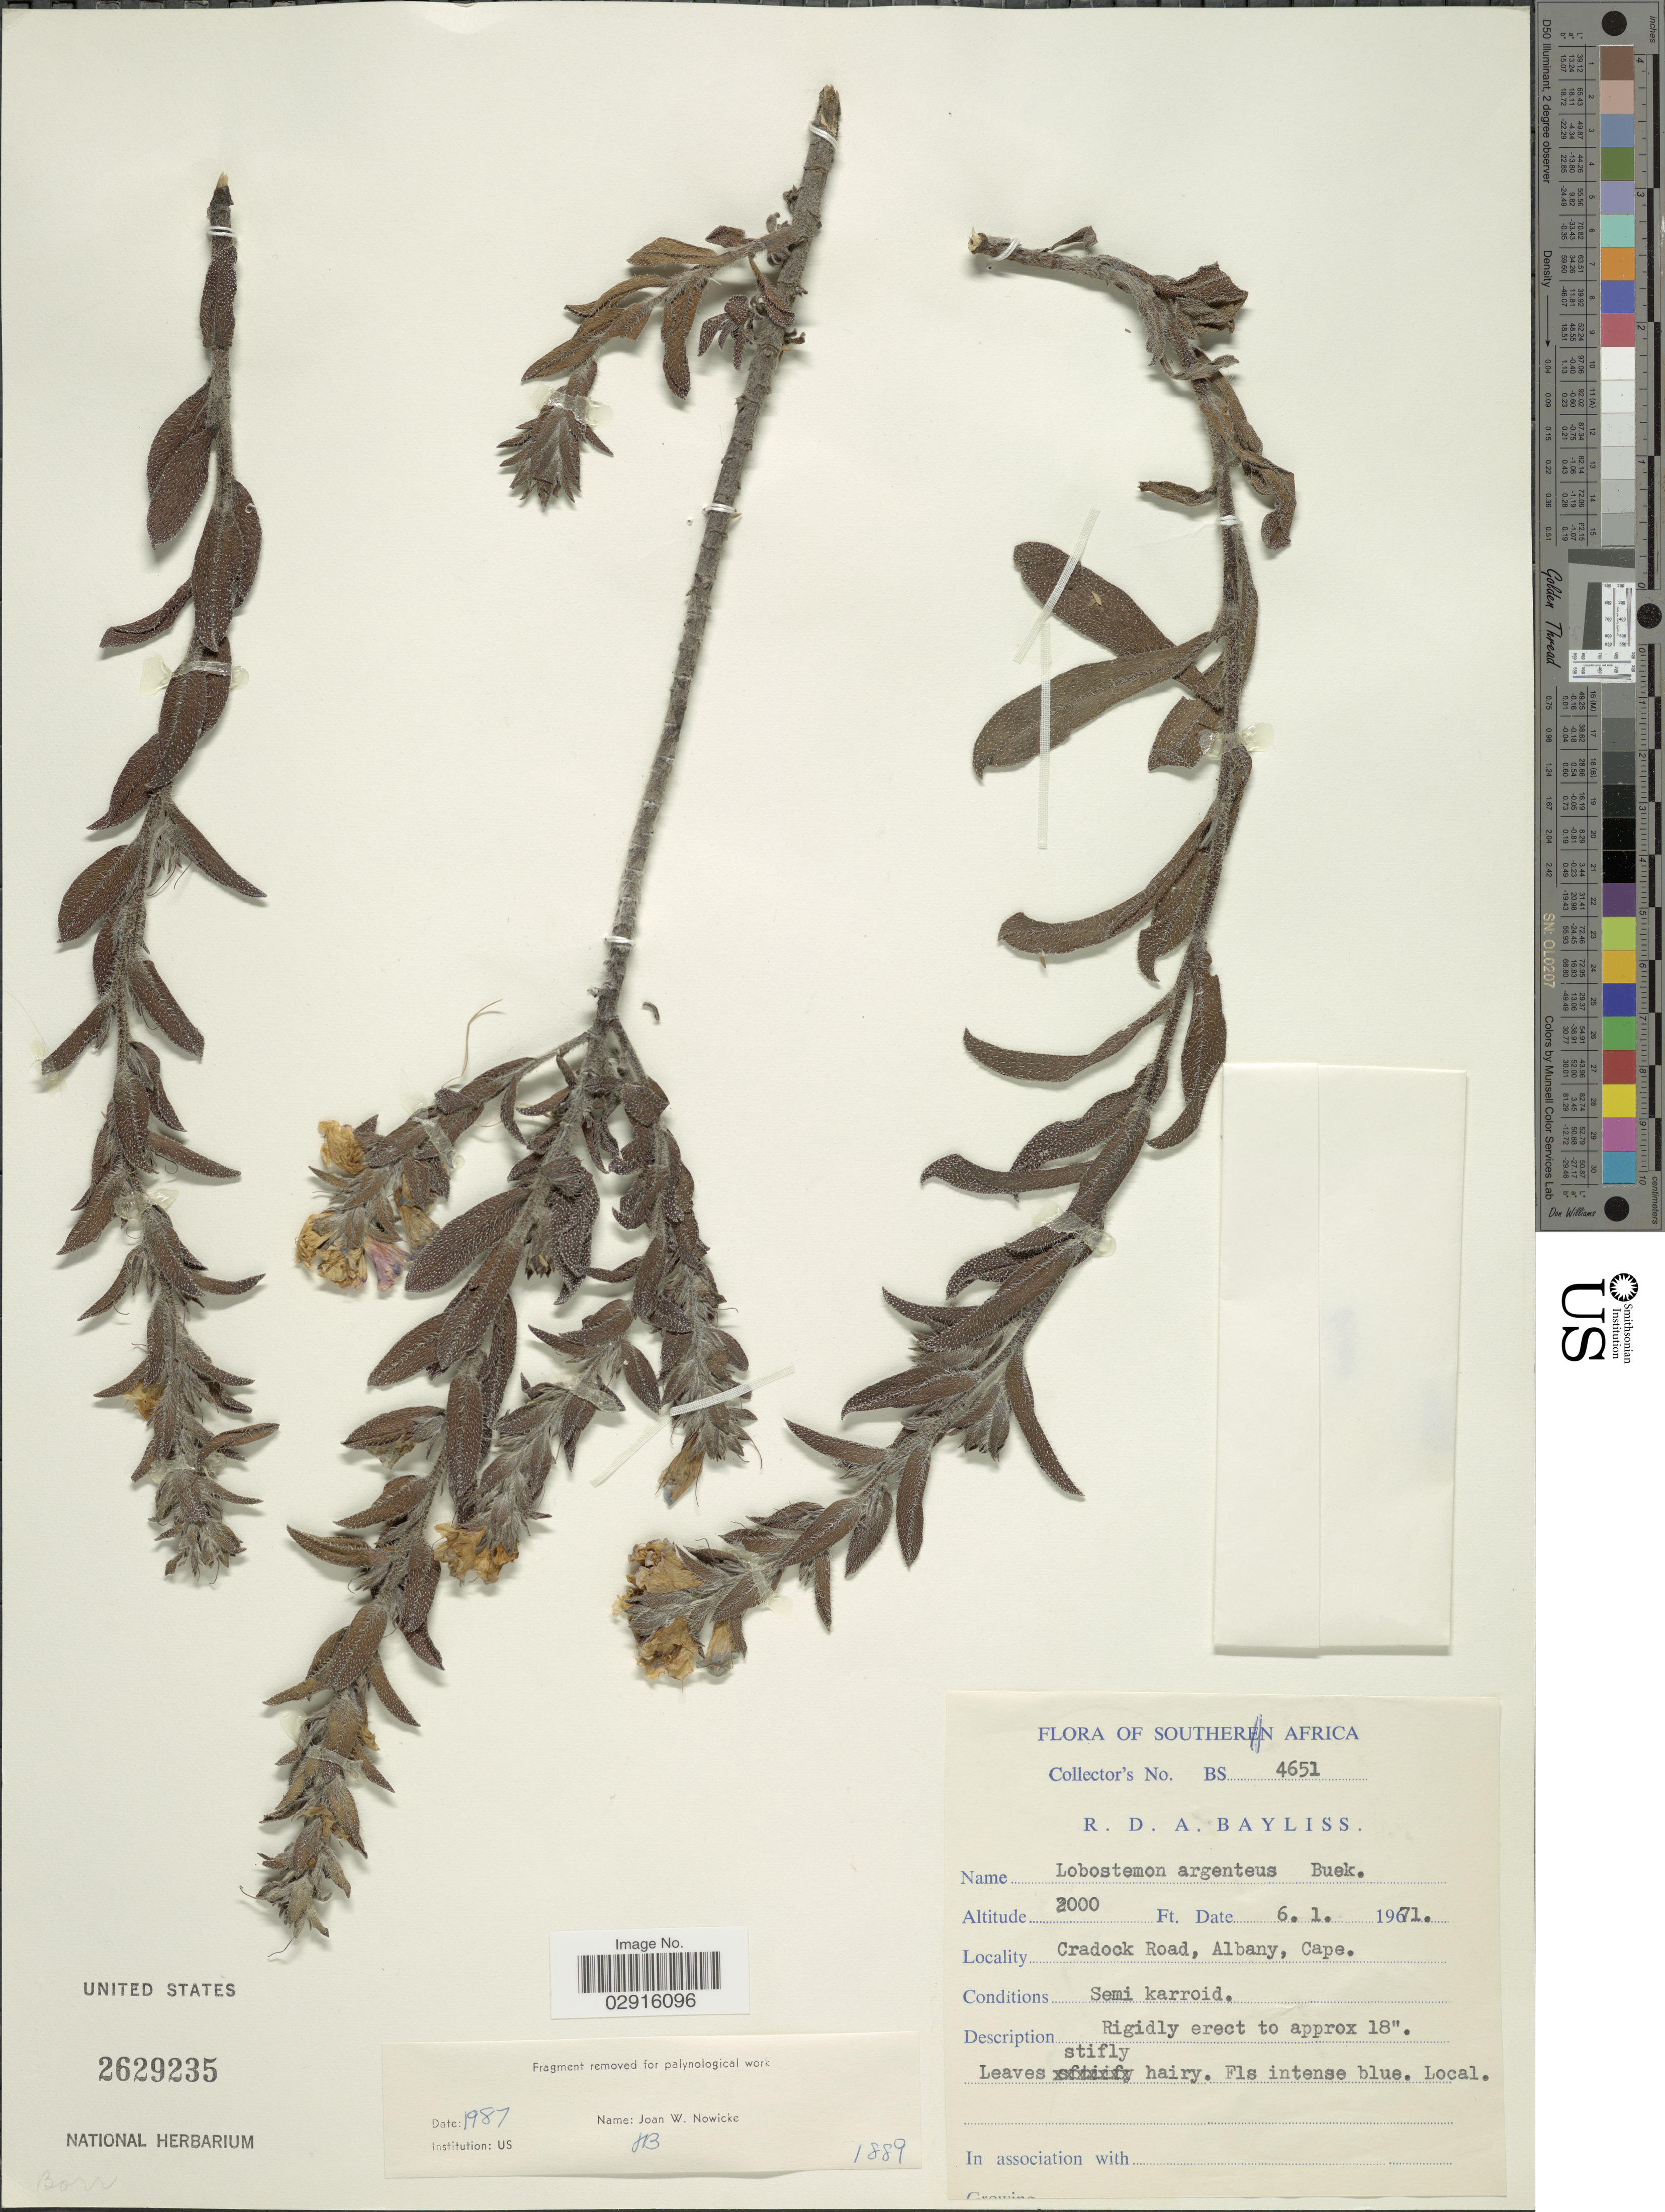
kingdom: Plantae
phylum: Tracheophyta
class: Magnoliopsida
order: Boraginales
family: Boraginaceae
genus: Lobostemon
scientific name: Lobostemon argenteus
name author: Buek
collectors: R. Bayliss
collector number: BS4651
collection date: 1971-01-06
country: South Africa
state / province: Eastern Cape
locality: Cradock Road, Albany, Cape. Semi karroid.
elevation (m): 610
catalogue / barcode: US 2629235